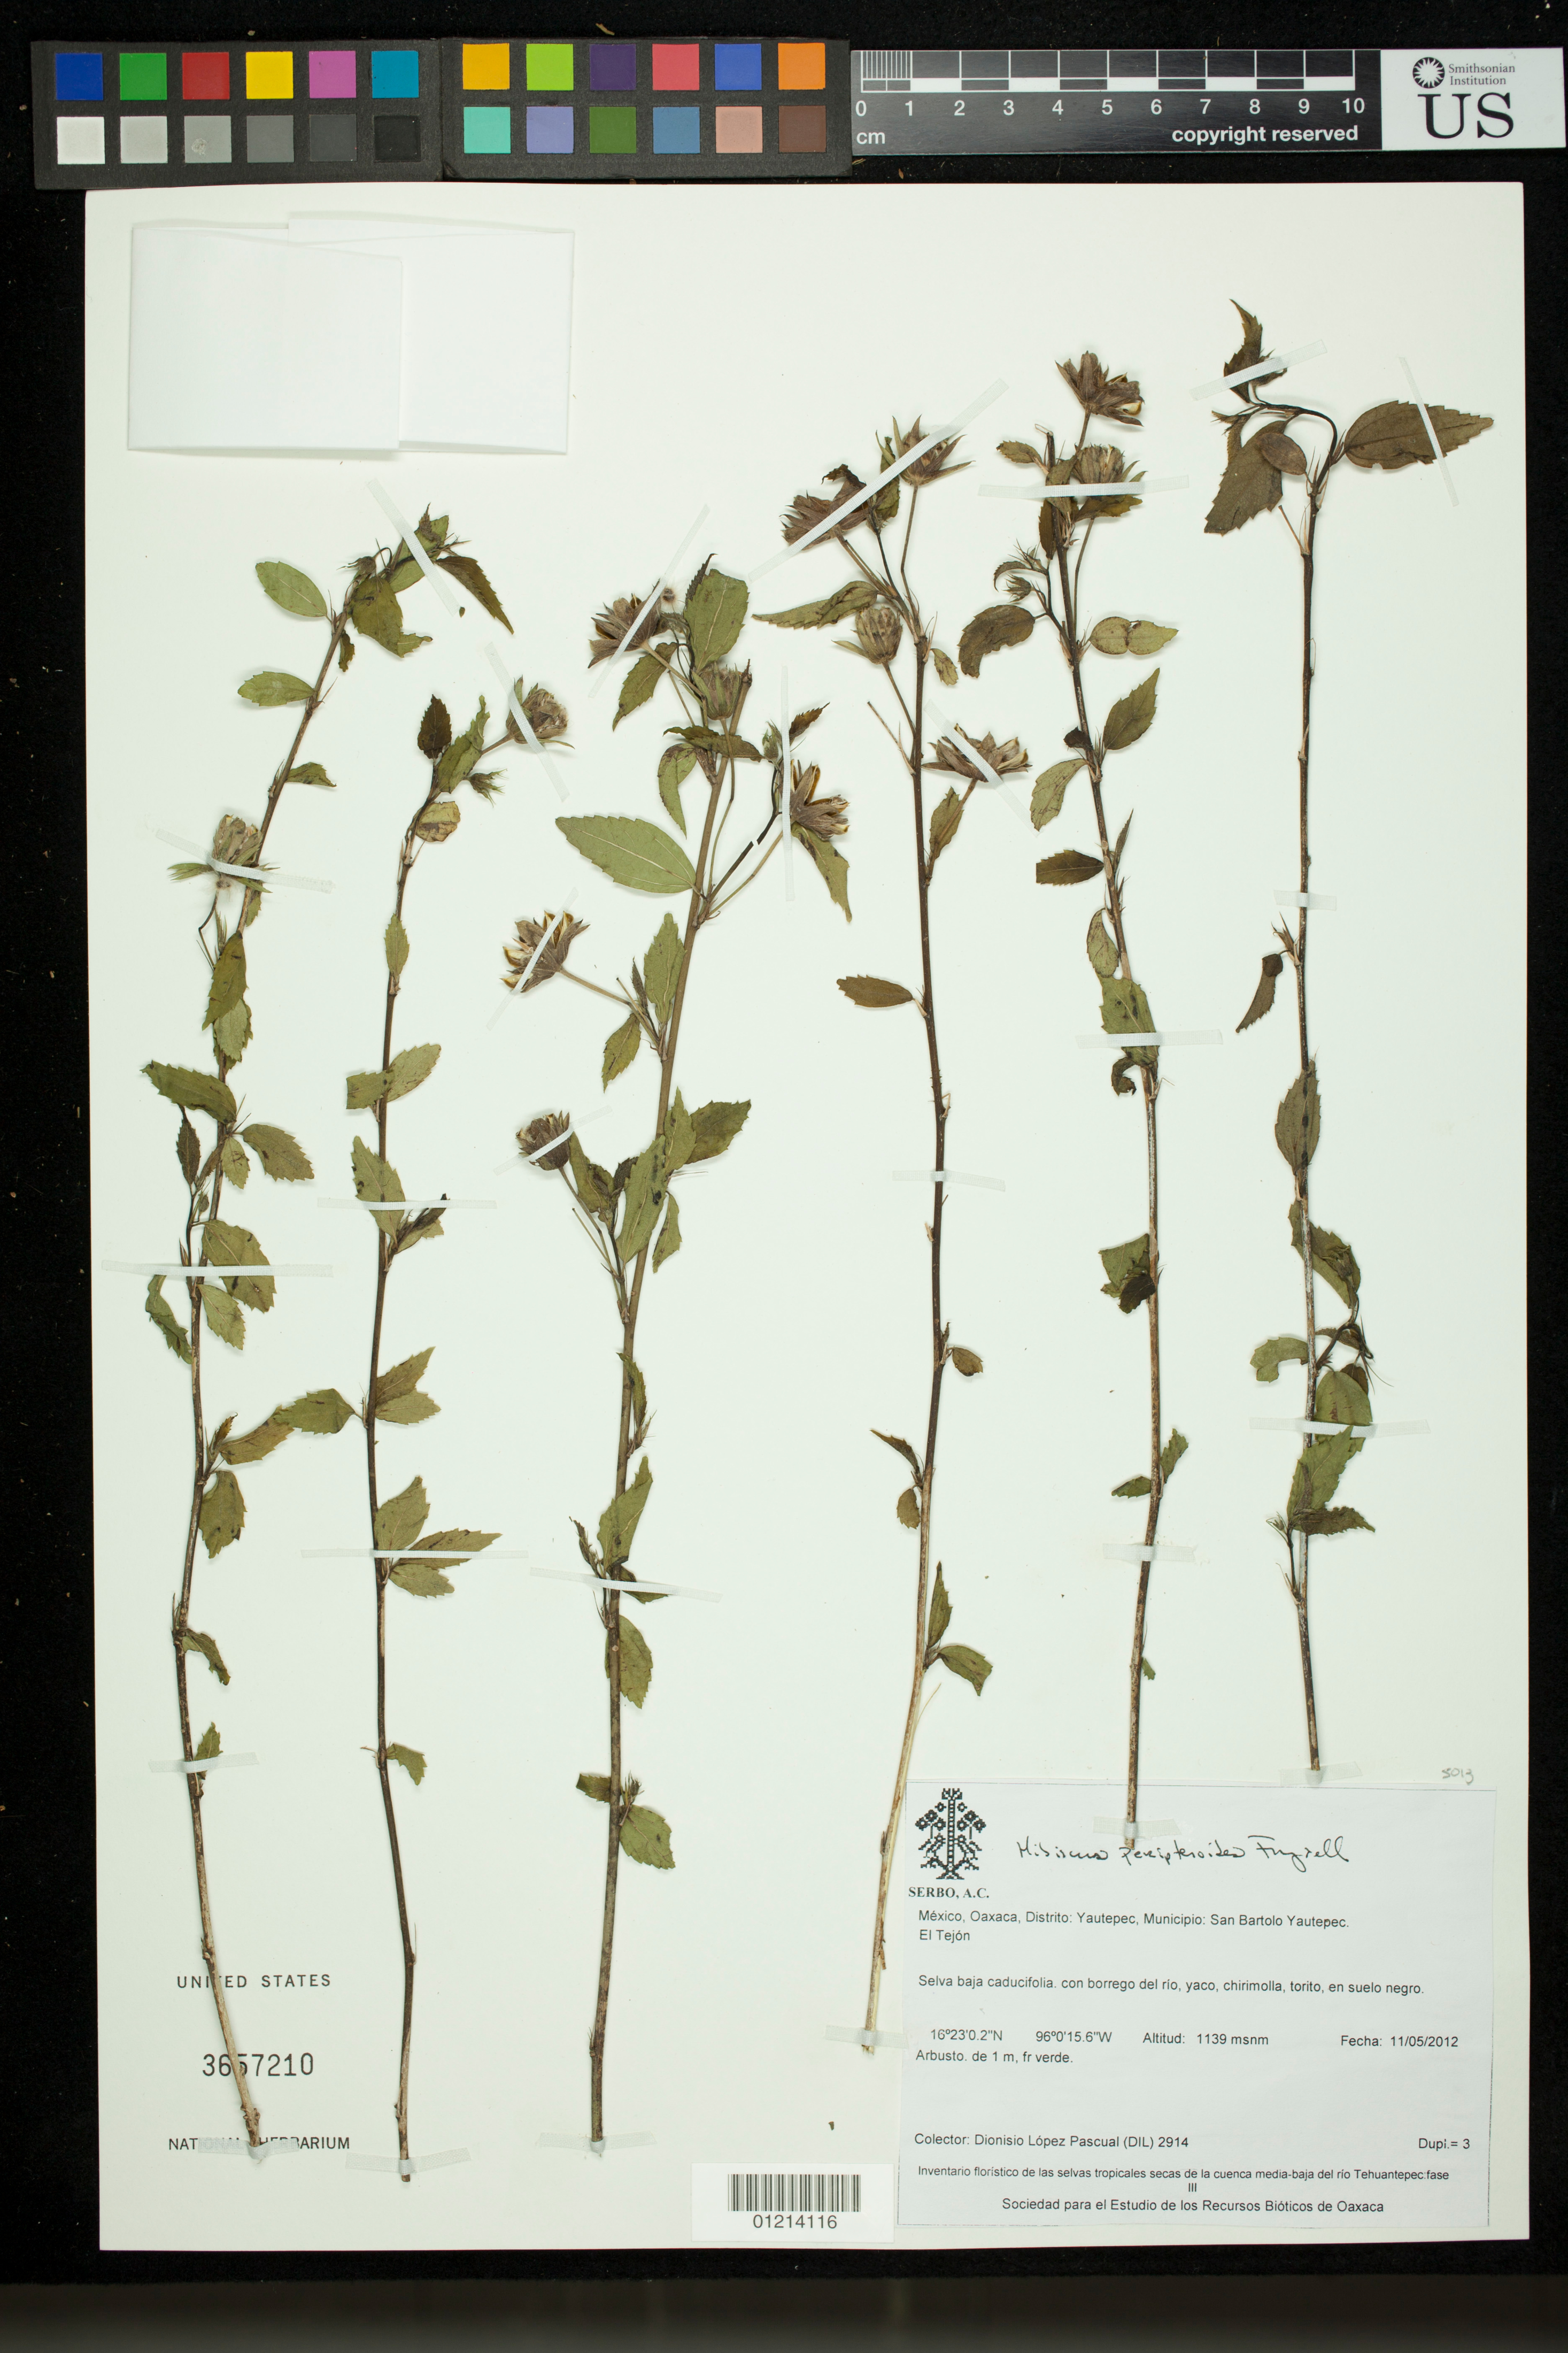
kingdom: Plantae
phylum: Tracheophyta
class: Magnoliopsida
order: Malvales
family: Malvaceae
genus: Hibiscus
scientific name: Hibiscus peripteroides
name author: Fryxell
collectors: D. Lopez Pascual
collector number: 2419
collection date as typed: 05 Nov 2012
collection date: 2012-11-05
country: Mexico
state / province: Oaxaca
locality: Oaxaca, Distrito: Yautepec, Municipio: San Bartolo Yautepec, El Tejón.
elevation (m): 1139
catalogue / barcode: US 3657210